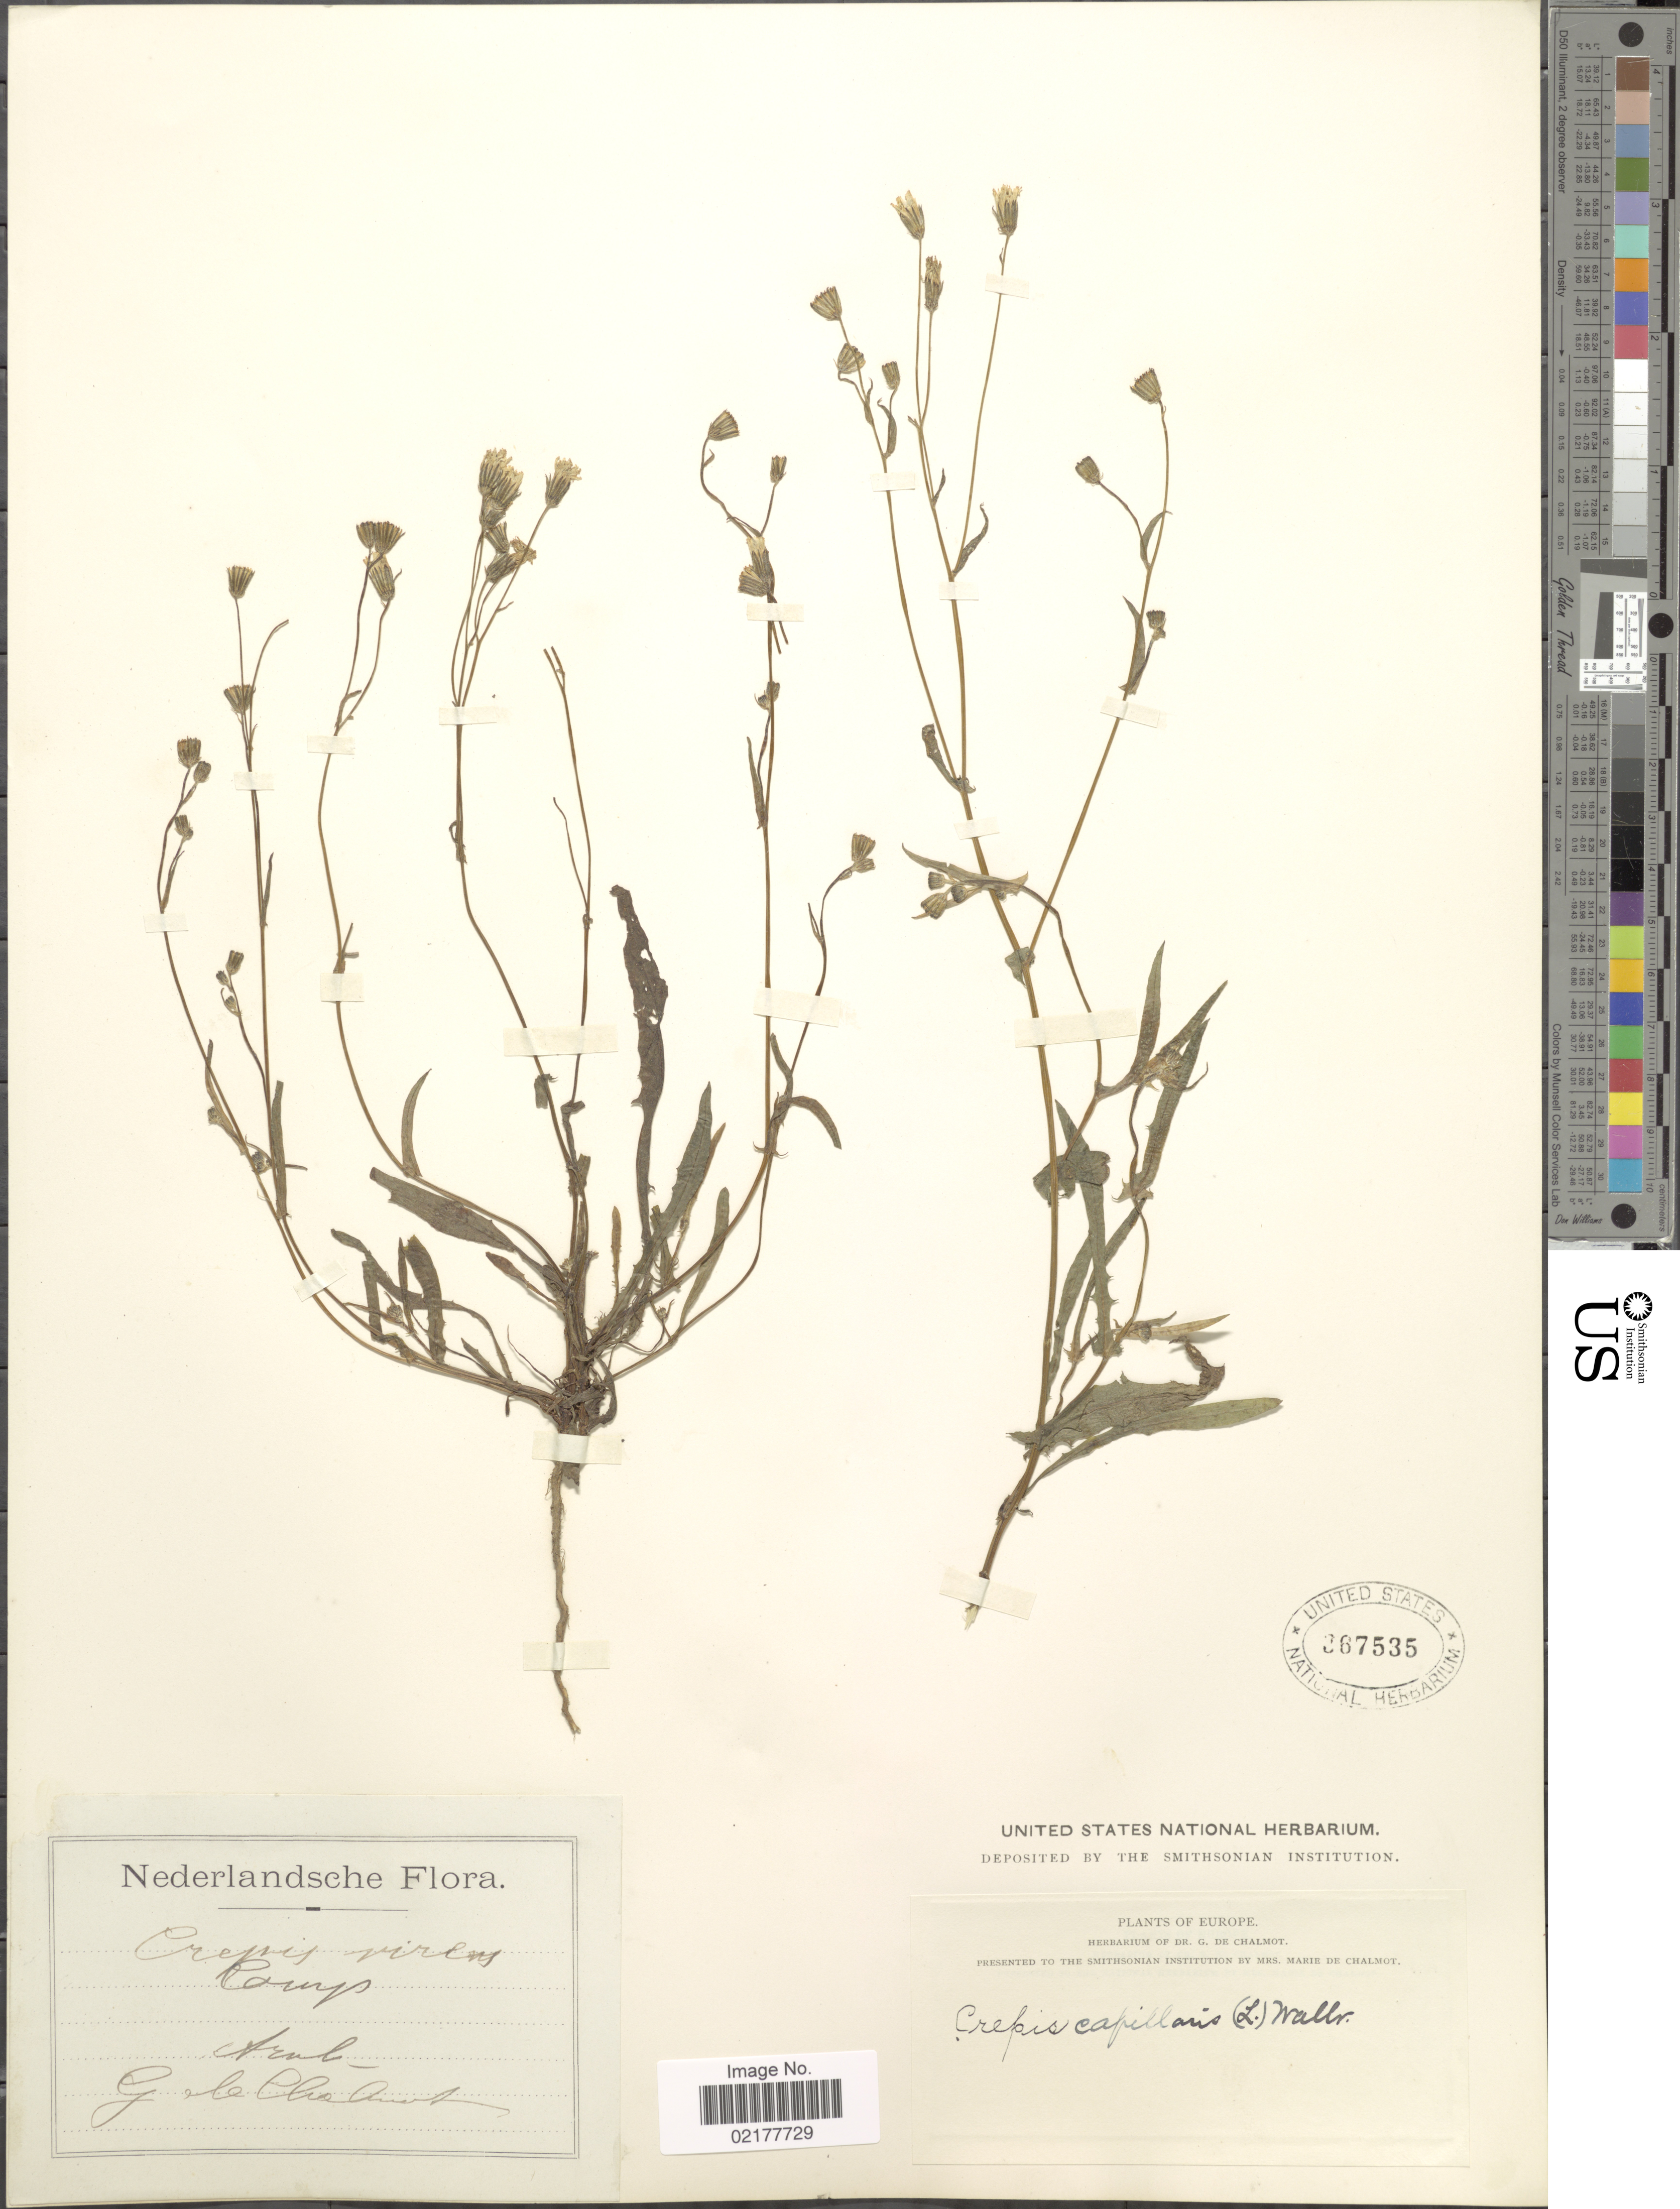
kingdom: Plantae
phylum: Tracheophyta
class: Magnoliopsida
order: Asterales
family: Asteraceae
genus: Crepis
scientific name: Crepis capillaris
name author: (L.) Wallr.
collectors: G. de Chalmot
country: Netherlands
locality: Arnh.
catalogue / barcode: US 367535